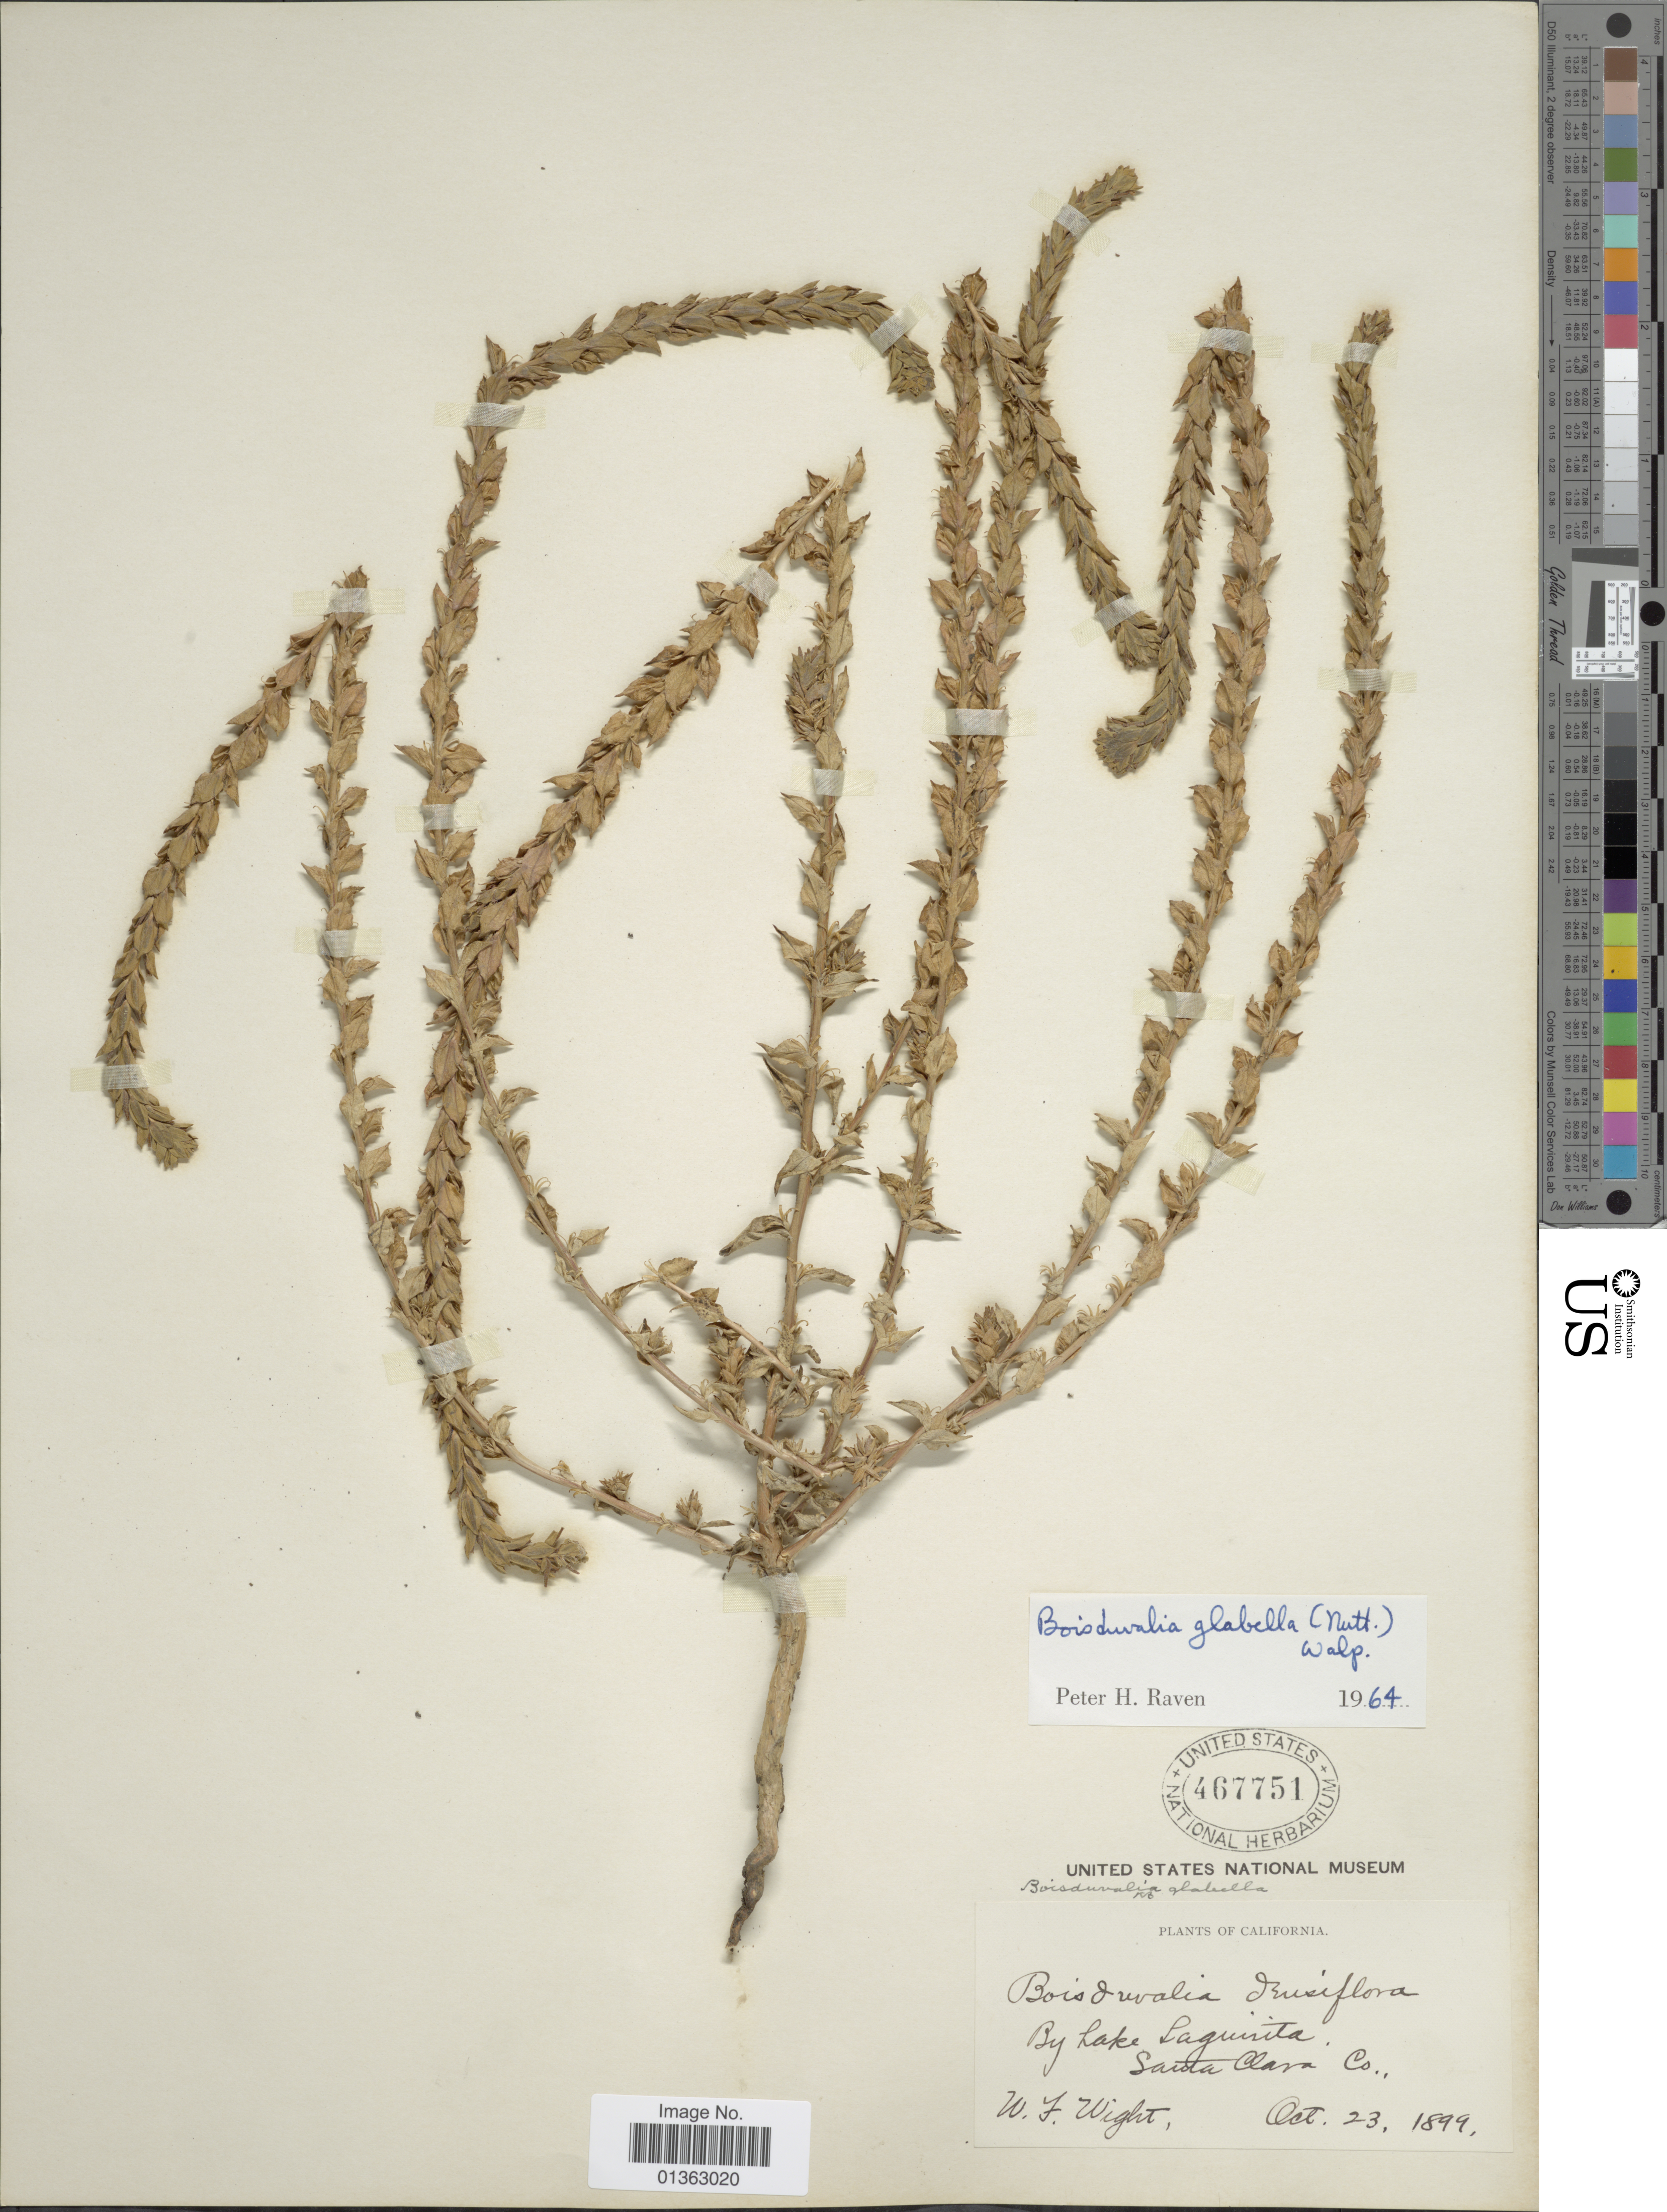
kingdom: Plantae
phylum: Tracheophyta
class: Magnoliopsida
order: Myrtales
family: Onagraceae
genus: Epilobium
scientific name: Epilobium campestre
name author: (Jeps.) Hoch & W.L. Wagner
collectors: W. Wight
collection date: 1899-10-23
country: United States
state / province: California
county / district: Santa Clara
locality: By lake Lagunita. Santa Clara Co.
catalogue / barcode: US 467751